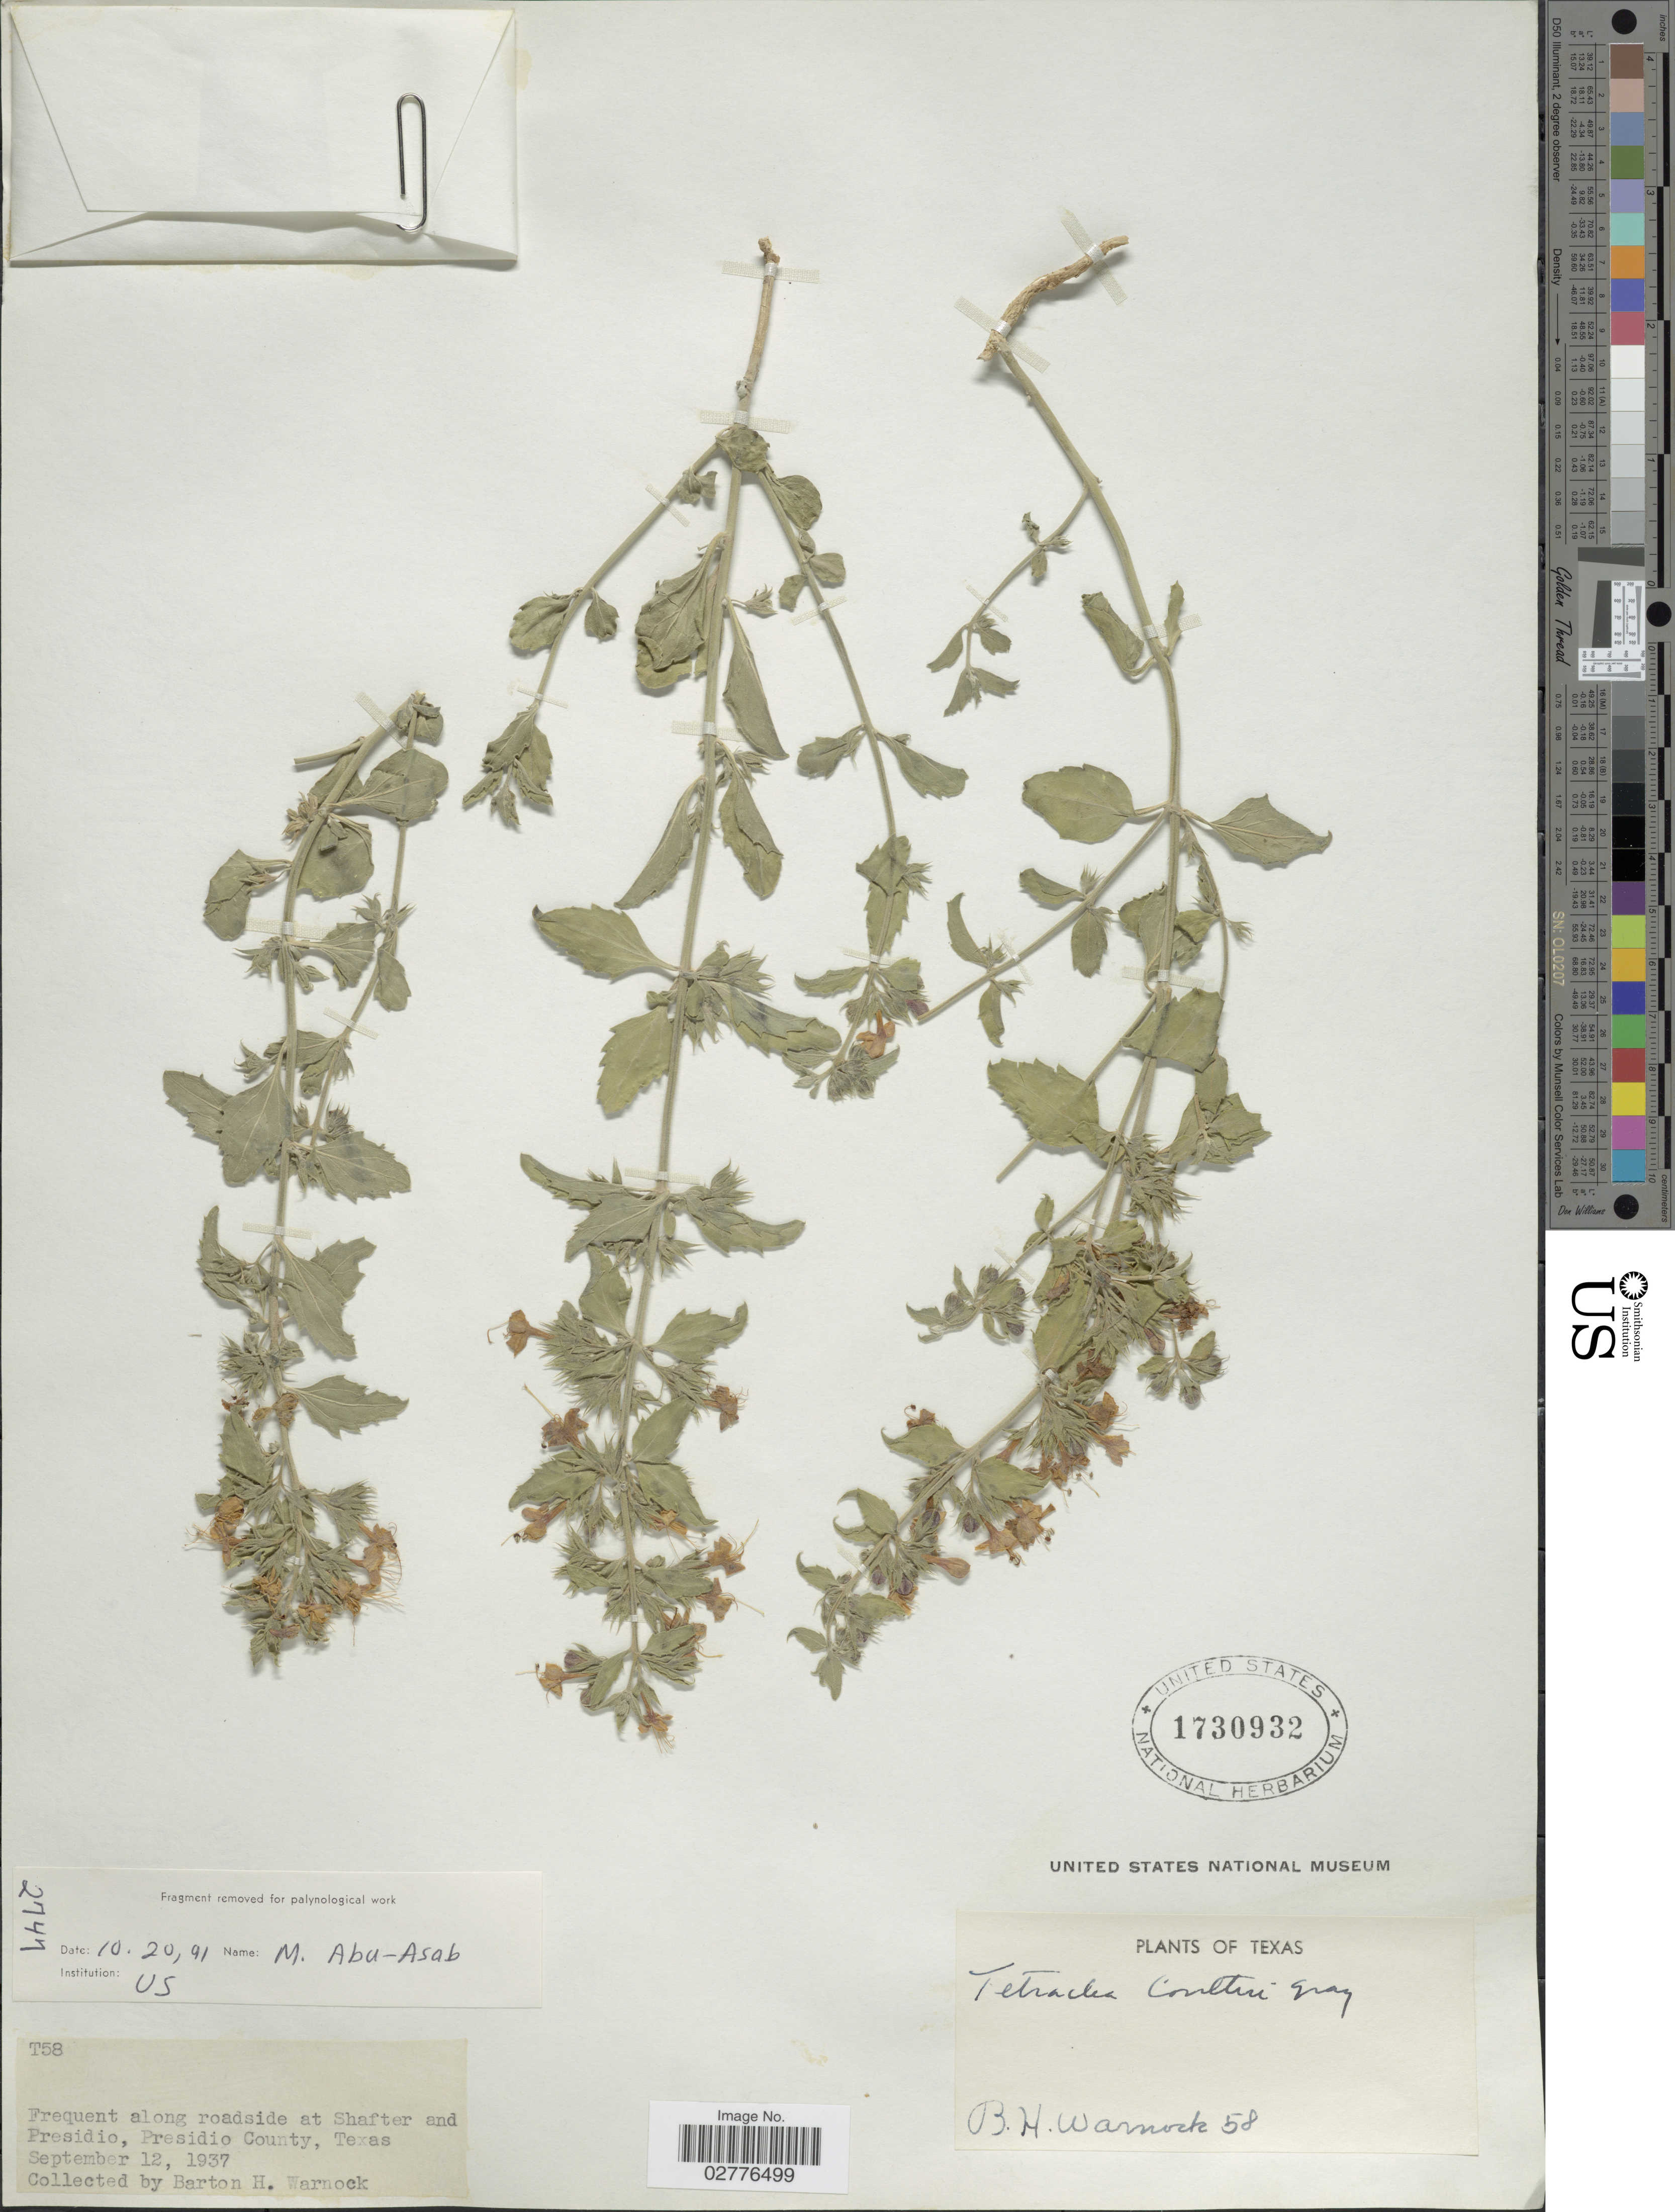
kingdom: Plantae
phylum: Tracheophyta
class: Magnoliopsida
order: Lamiales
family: Lamiaceae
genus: Tetraclea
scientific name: Tetraclea coulteri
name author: A. Gray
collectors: B. H. Warnock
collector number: T58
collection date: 1937-09-12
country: United States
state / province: Texas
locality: Along roadside at Shafter and Presidio, Presidio County.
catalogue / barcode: US 1730932